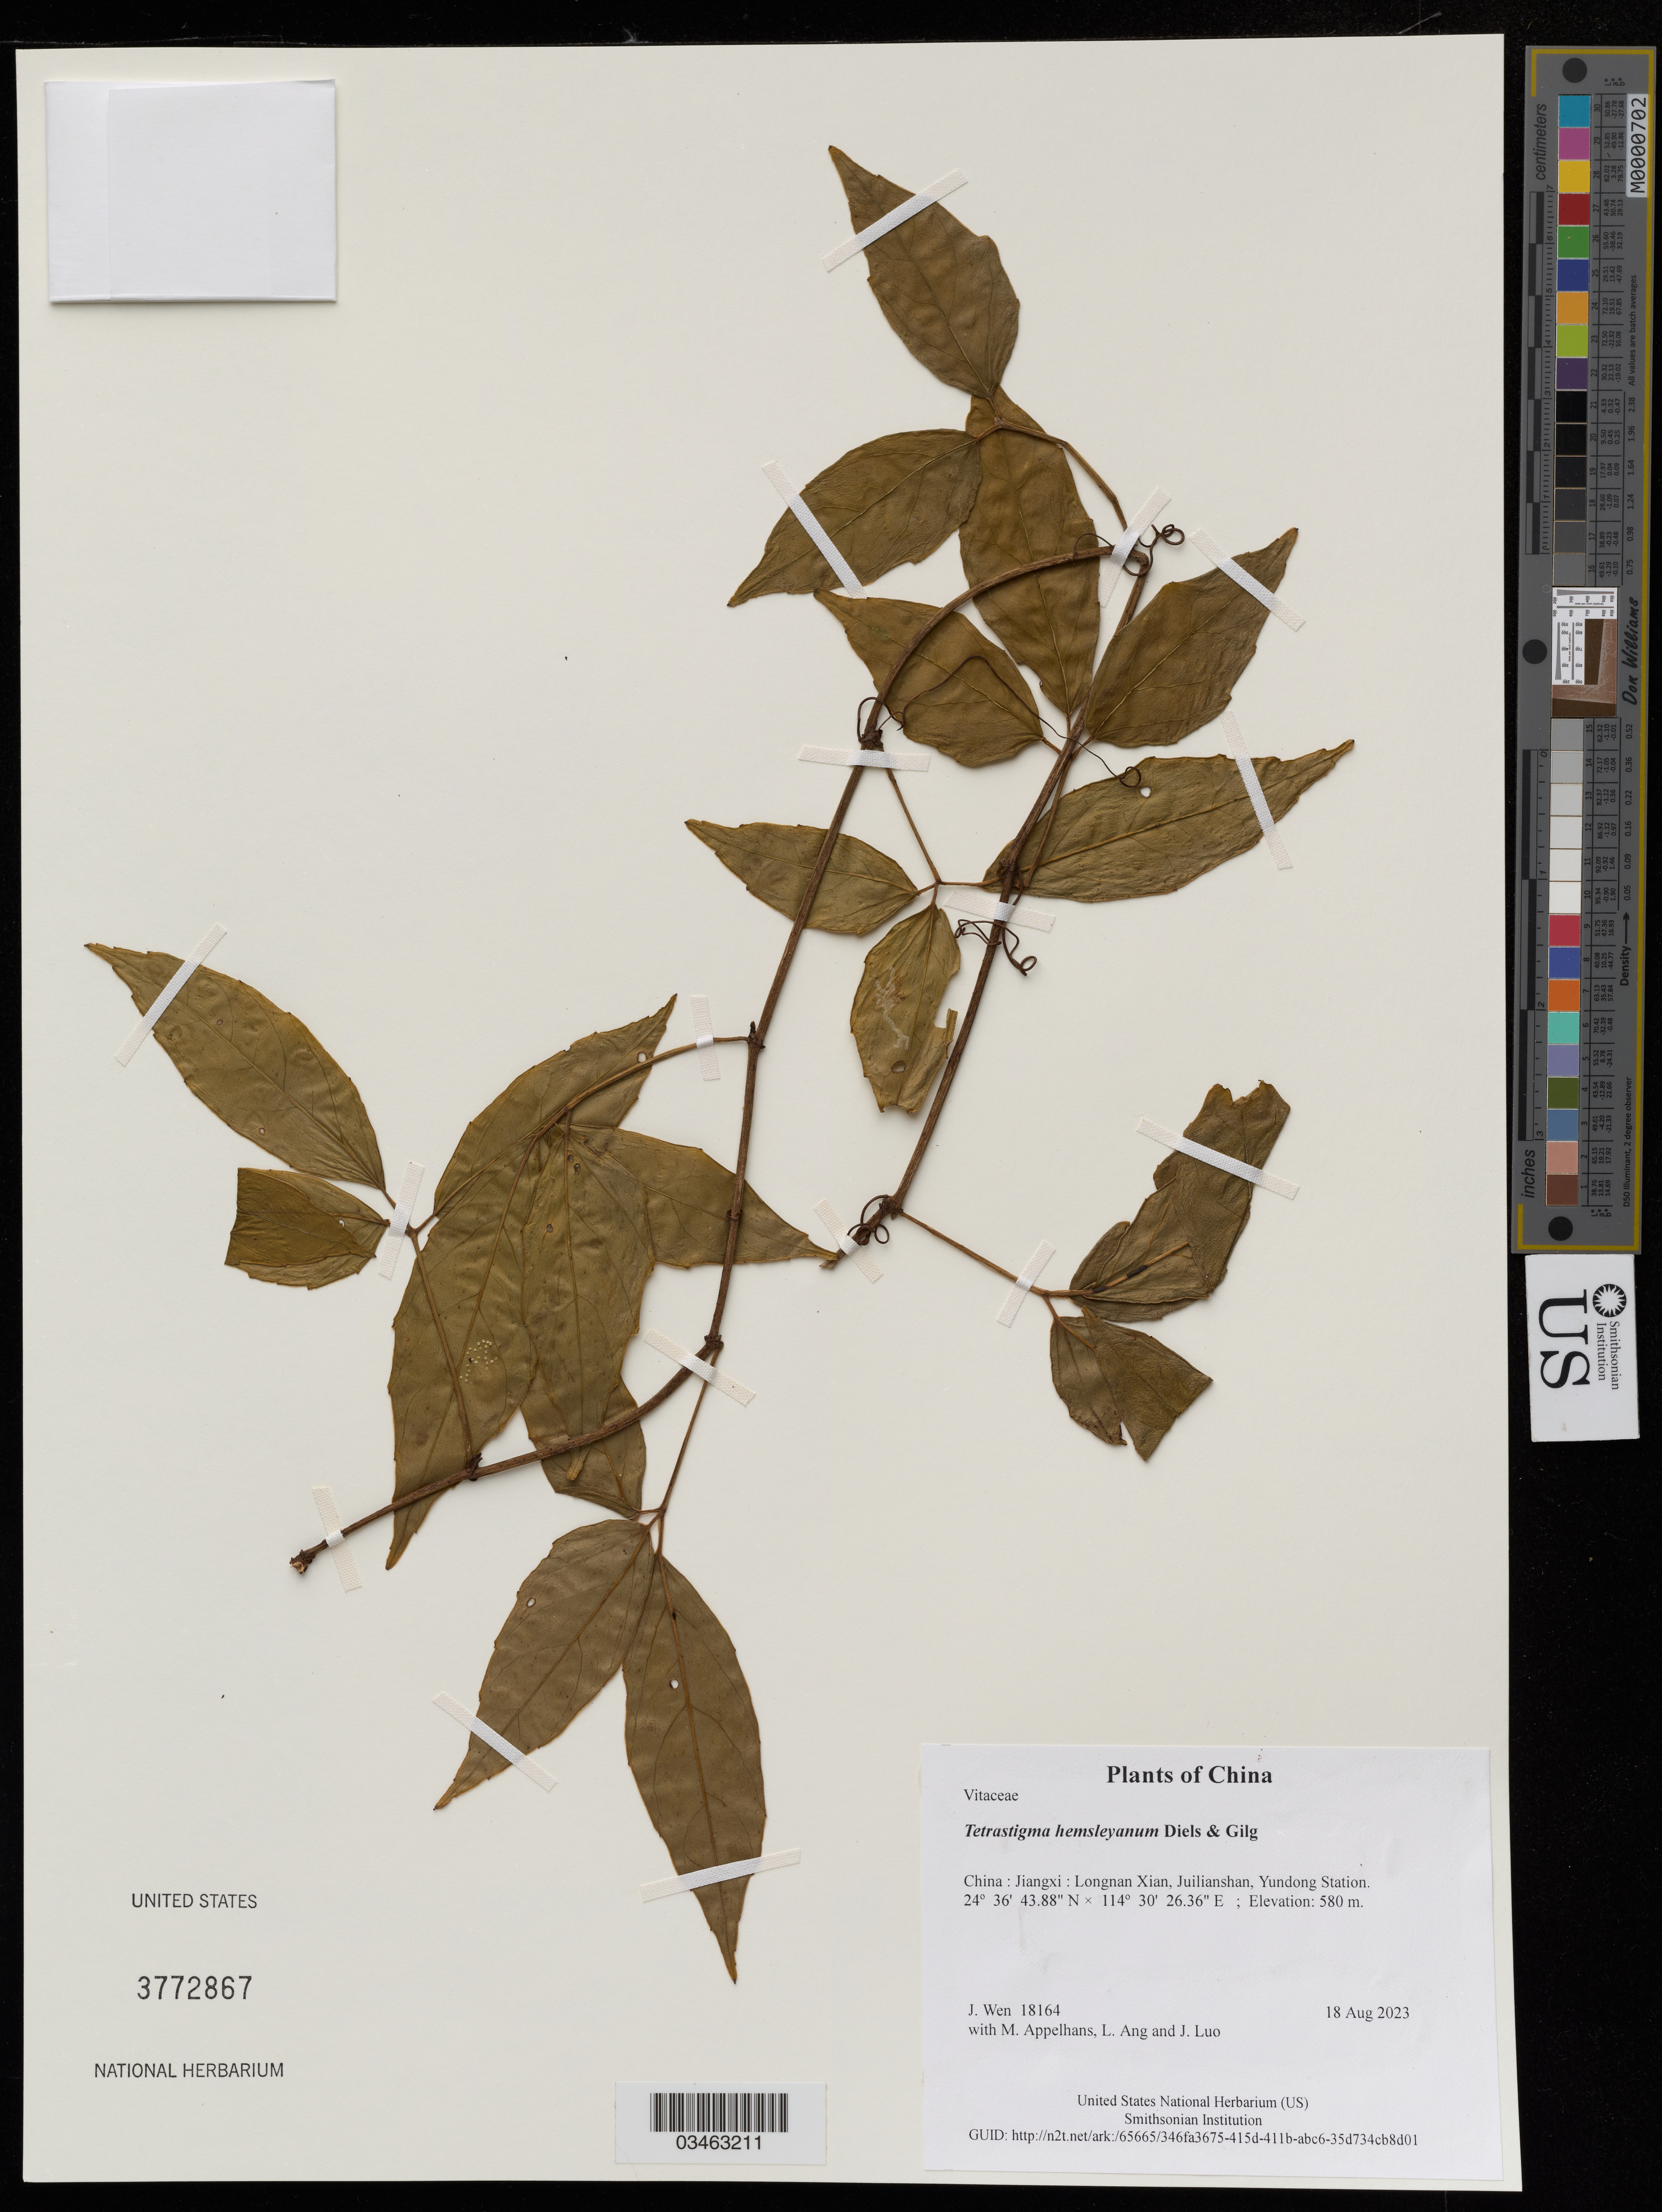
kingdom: Plantae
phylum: Tracheophyta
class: Magnoliopsida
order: Vitales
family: Vitaceae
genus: Tetrastigma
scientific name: Tetrastigma hemsleyanum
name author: Diels & Gilg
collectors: J. Wen, M. Appelhans, L. Ang & J. Luo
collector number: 18164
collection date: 2023-08-18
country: China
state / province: Jiangxi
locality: Longnan Xian, Juilianshan, Yundong Station.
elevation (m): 580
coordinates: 24.612189 N, 114.507322 E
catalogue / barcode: US 3772867